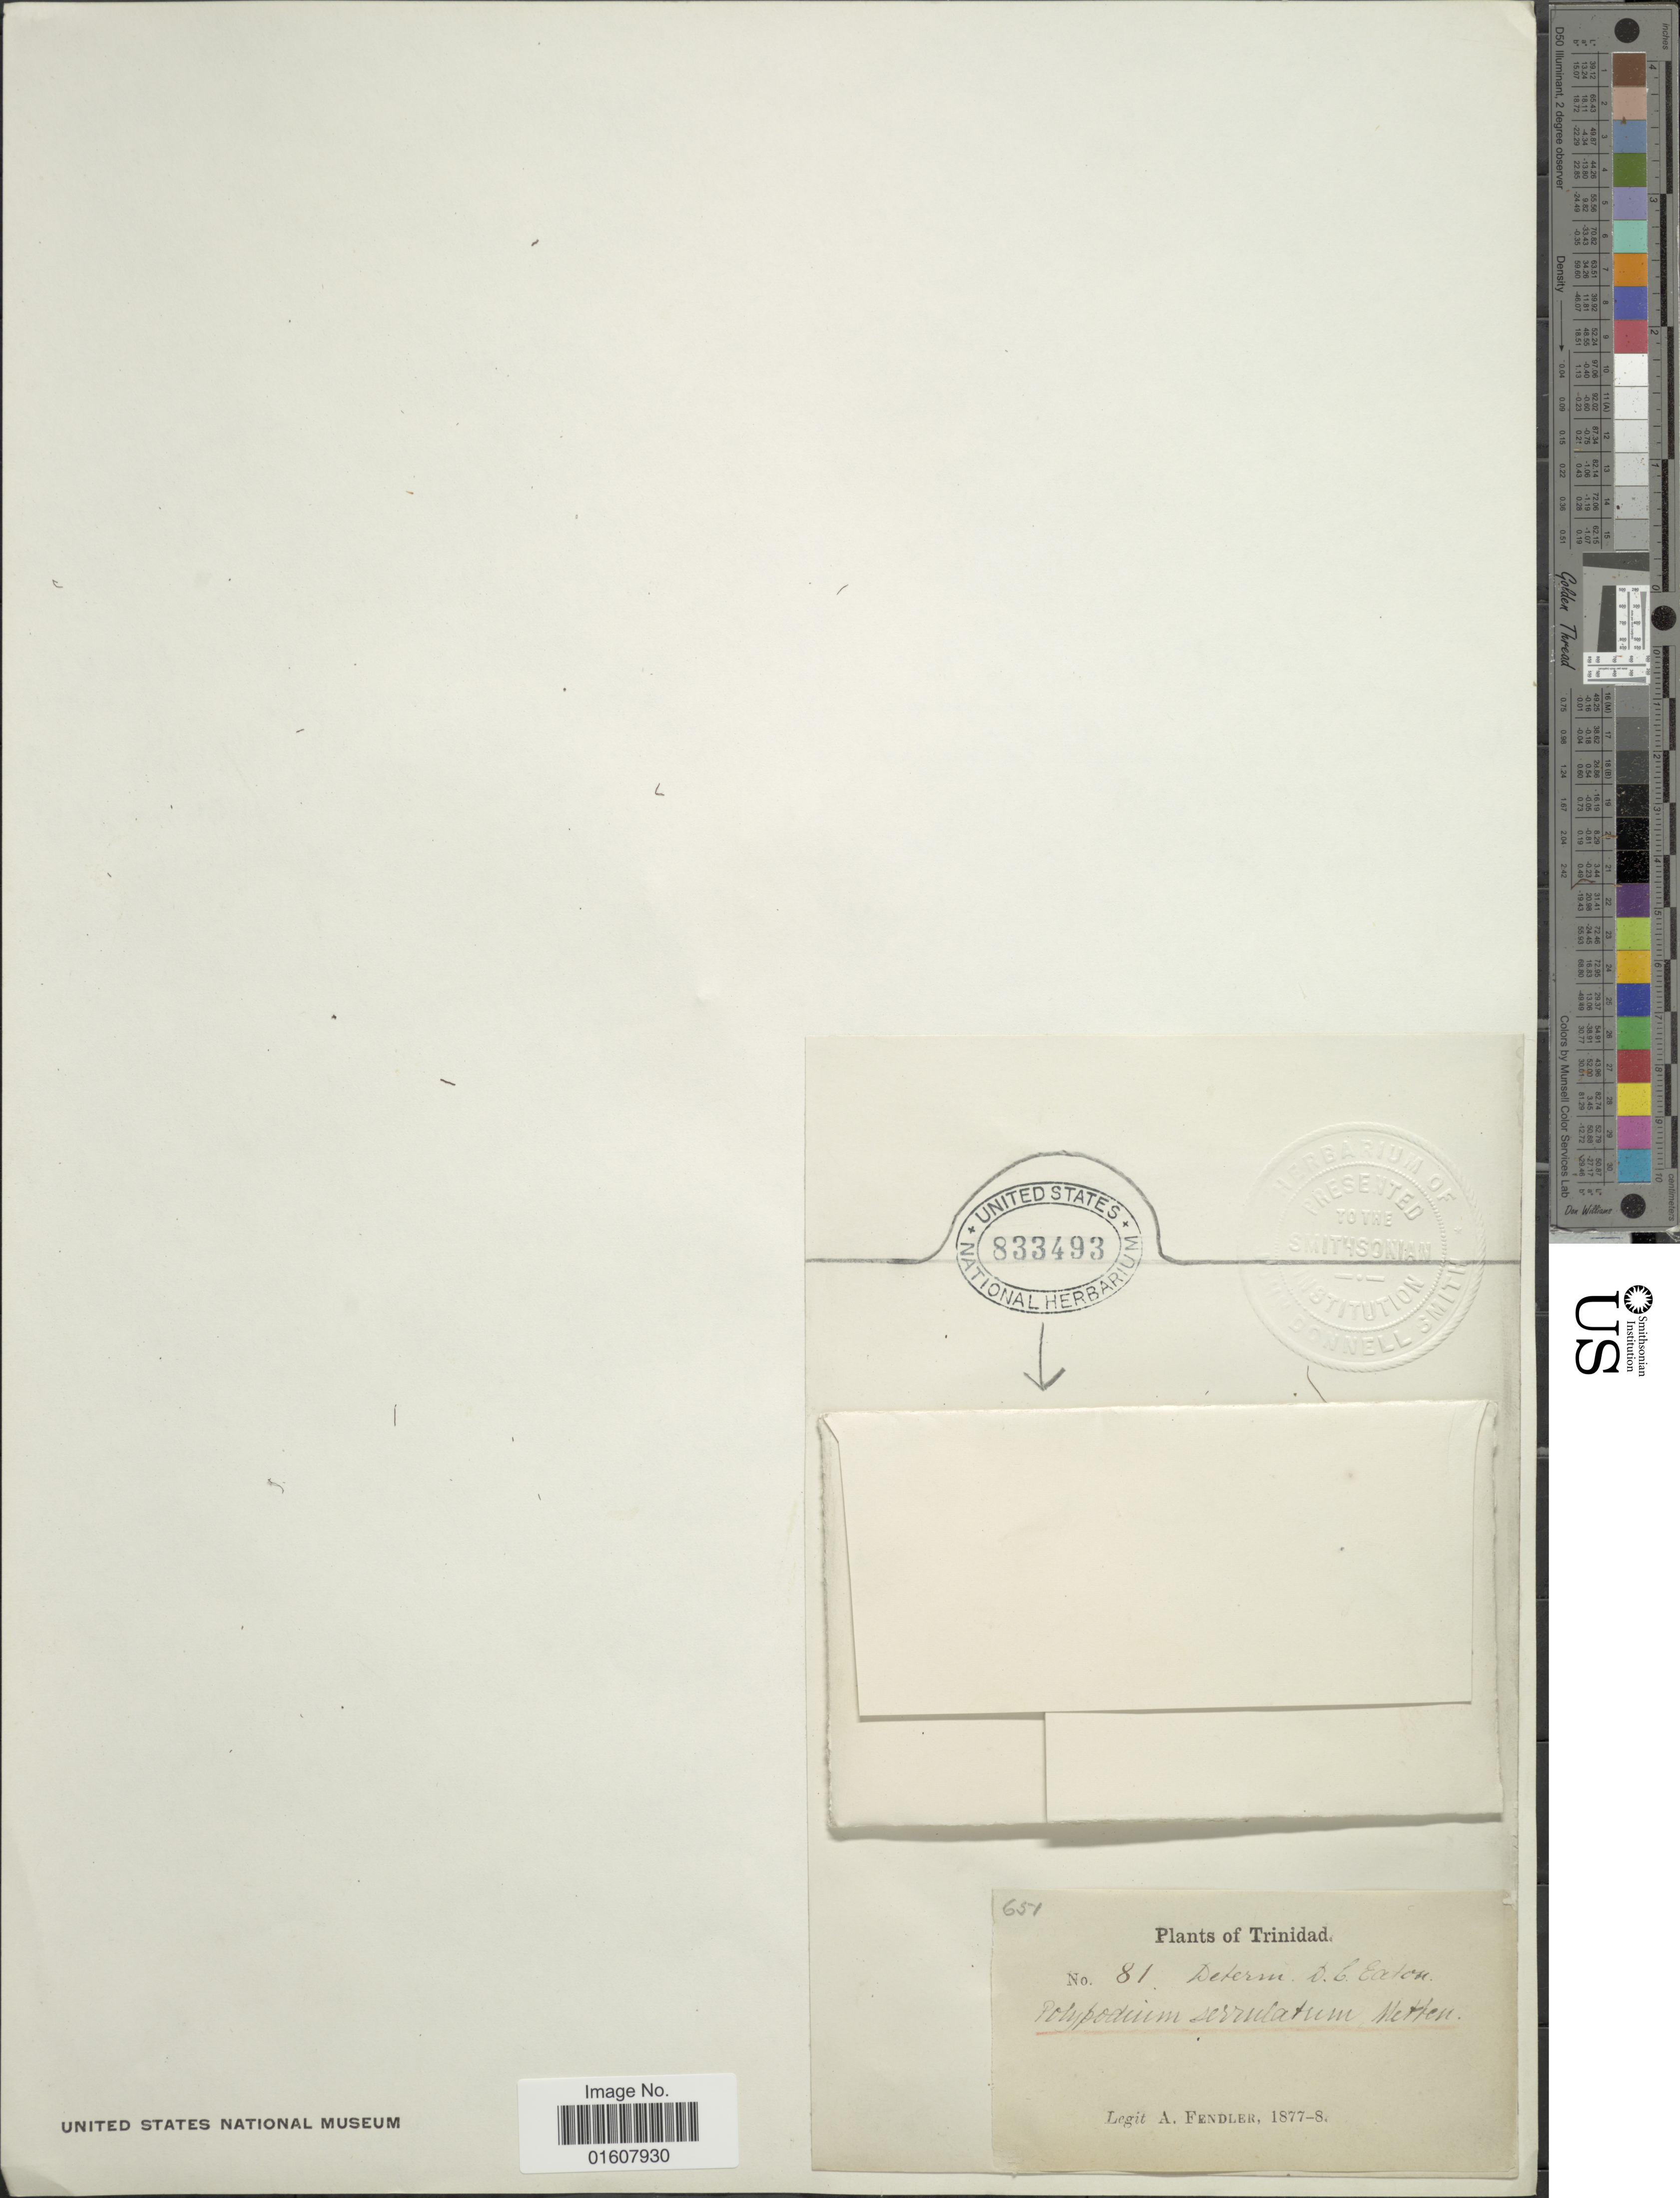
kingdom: Plantae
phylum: Tracheophyta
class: Polypodiopsida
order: Polypodiales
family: Polypodiaceae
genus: Cochlidium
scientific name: Cochlidium serrulatum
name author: (Sw.) L.E. Bishop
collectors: A. Fendler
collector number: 81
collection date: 1877/1878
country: Trinidad and Tobago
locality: Trinidad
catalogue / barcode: US 833493